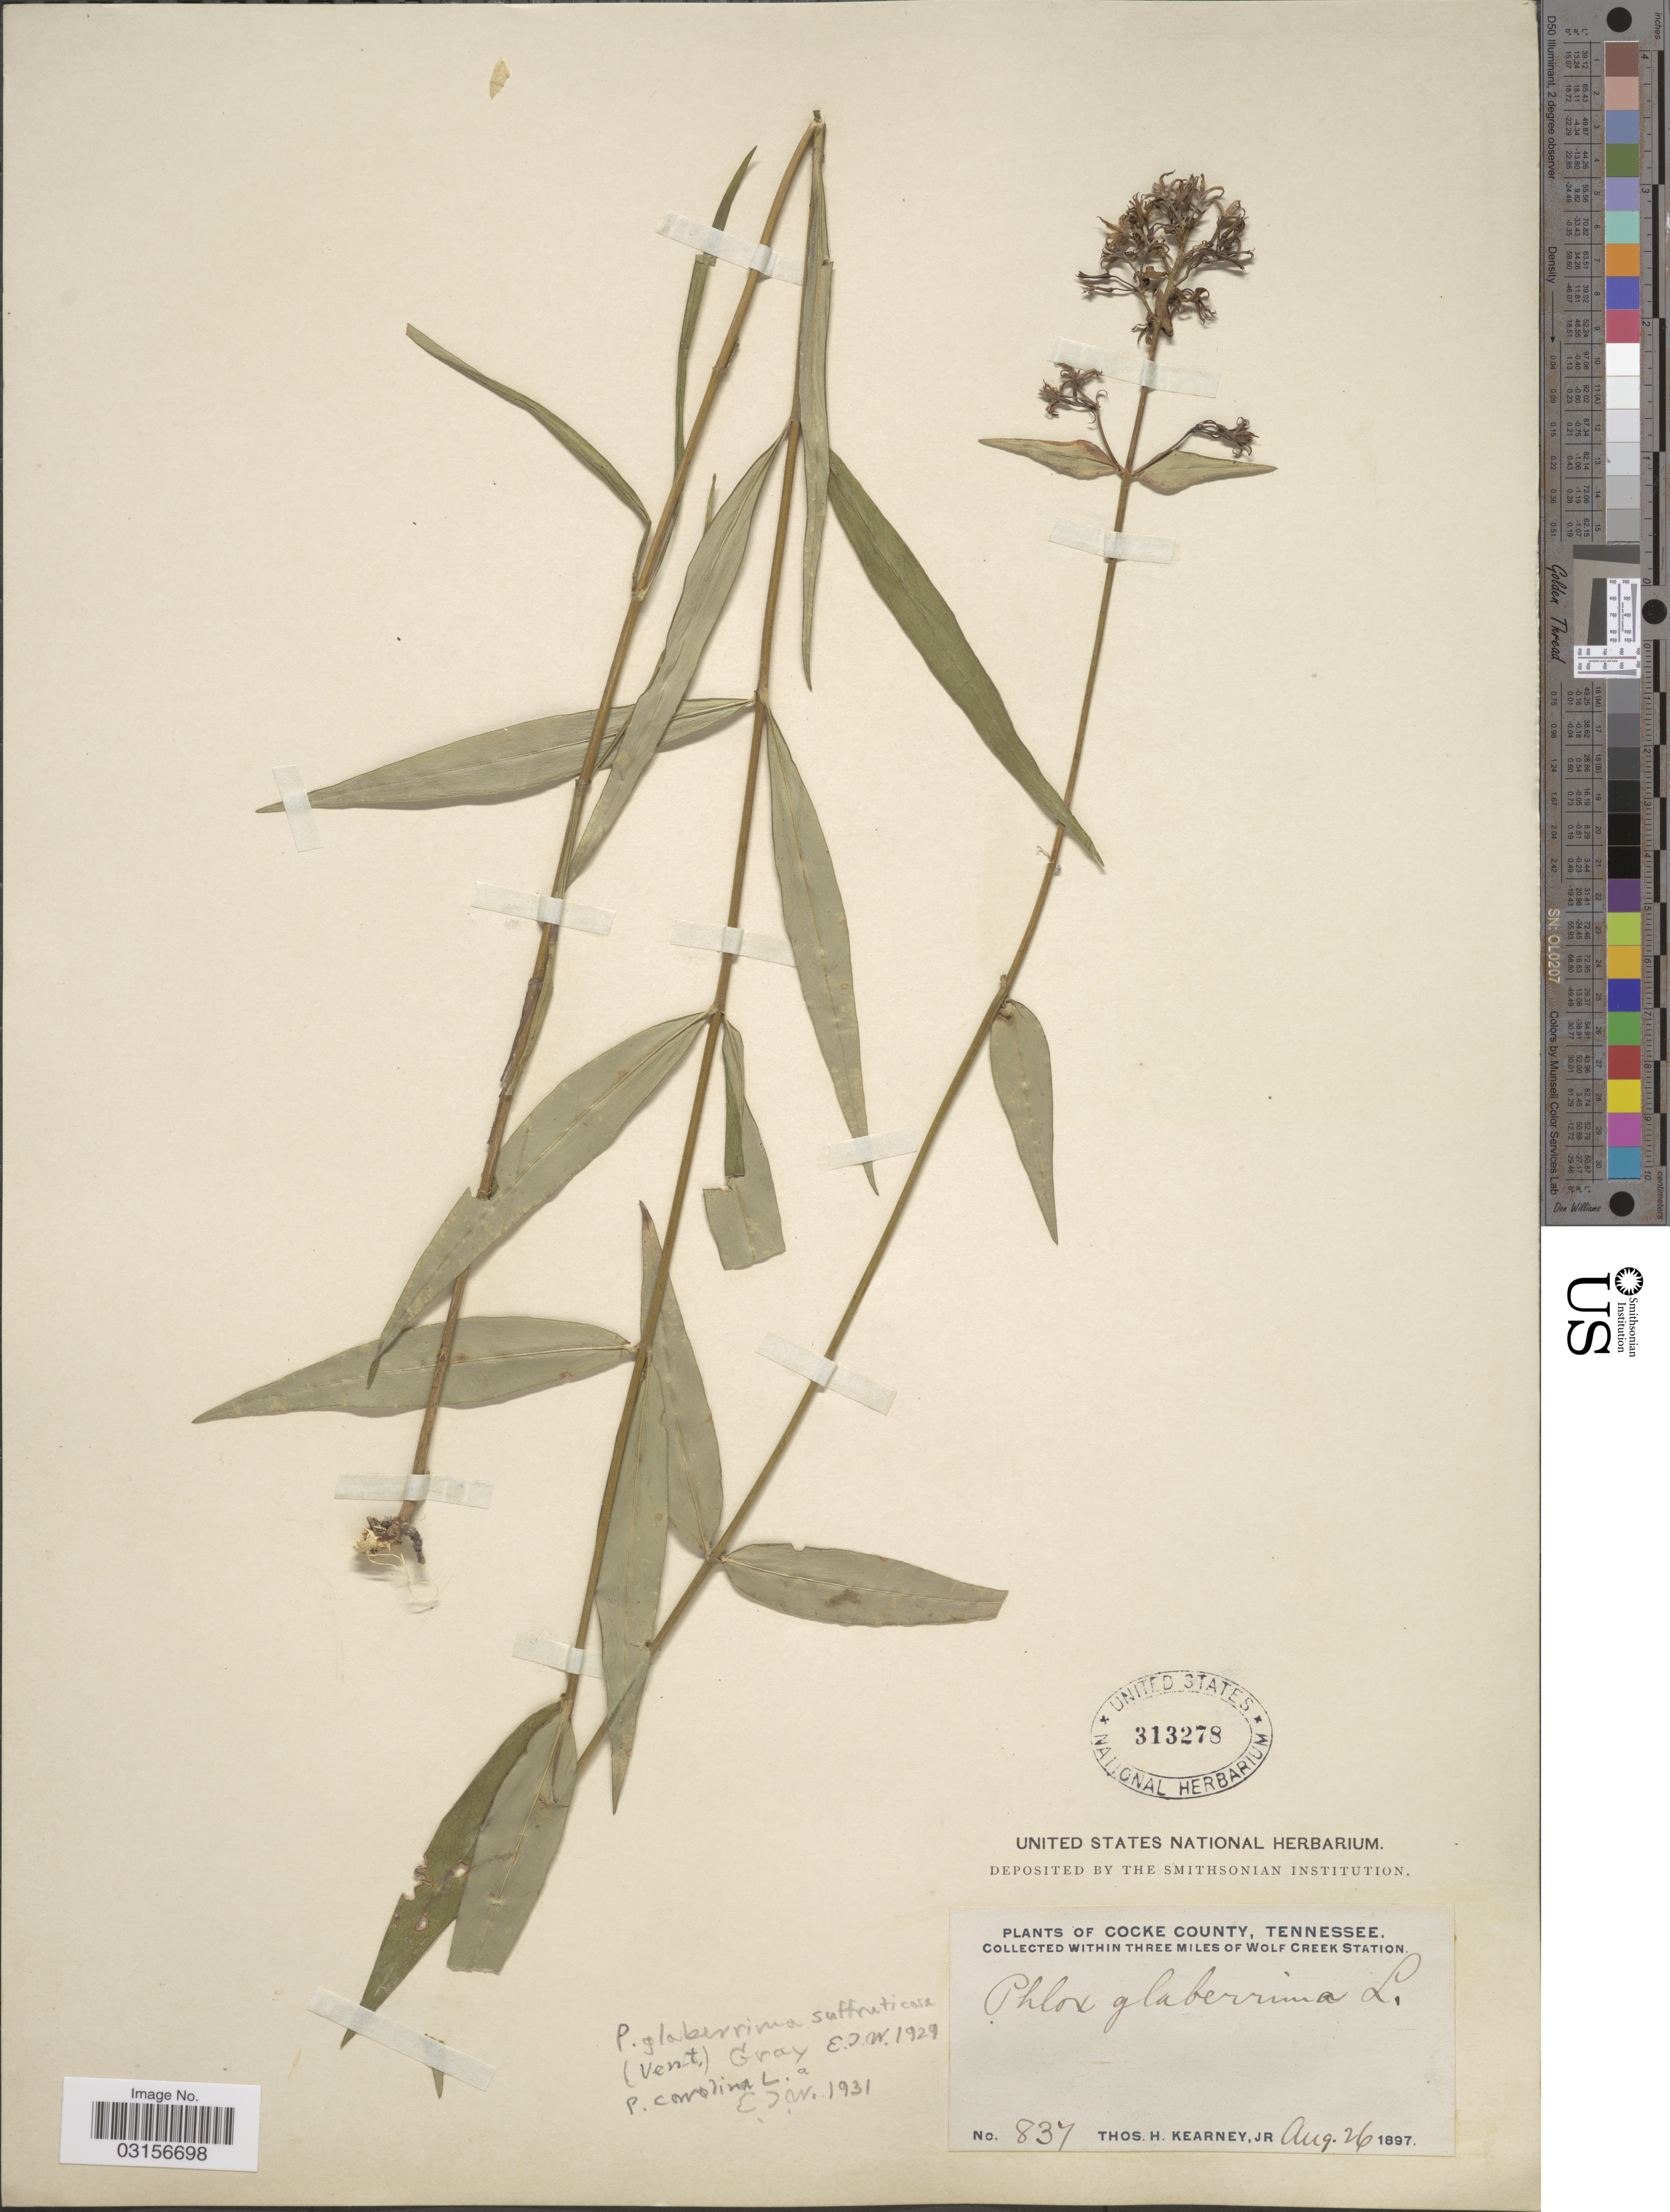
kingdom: Plantae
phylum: Tracheophyta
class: Magnoliopsida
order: Ericales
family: Polemoniaceae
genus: Phlox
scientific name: Phlox carolina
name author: L.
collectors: T. H. Kearney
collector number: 837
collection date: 1897-08-26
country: United States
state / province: Tennessee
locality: Cooke County, Tennessee, Within Three Miles of Wolf Creek Station.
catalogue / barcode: US 313278